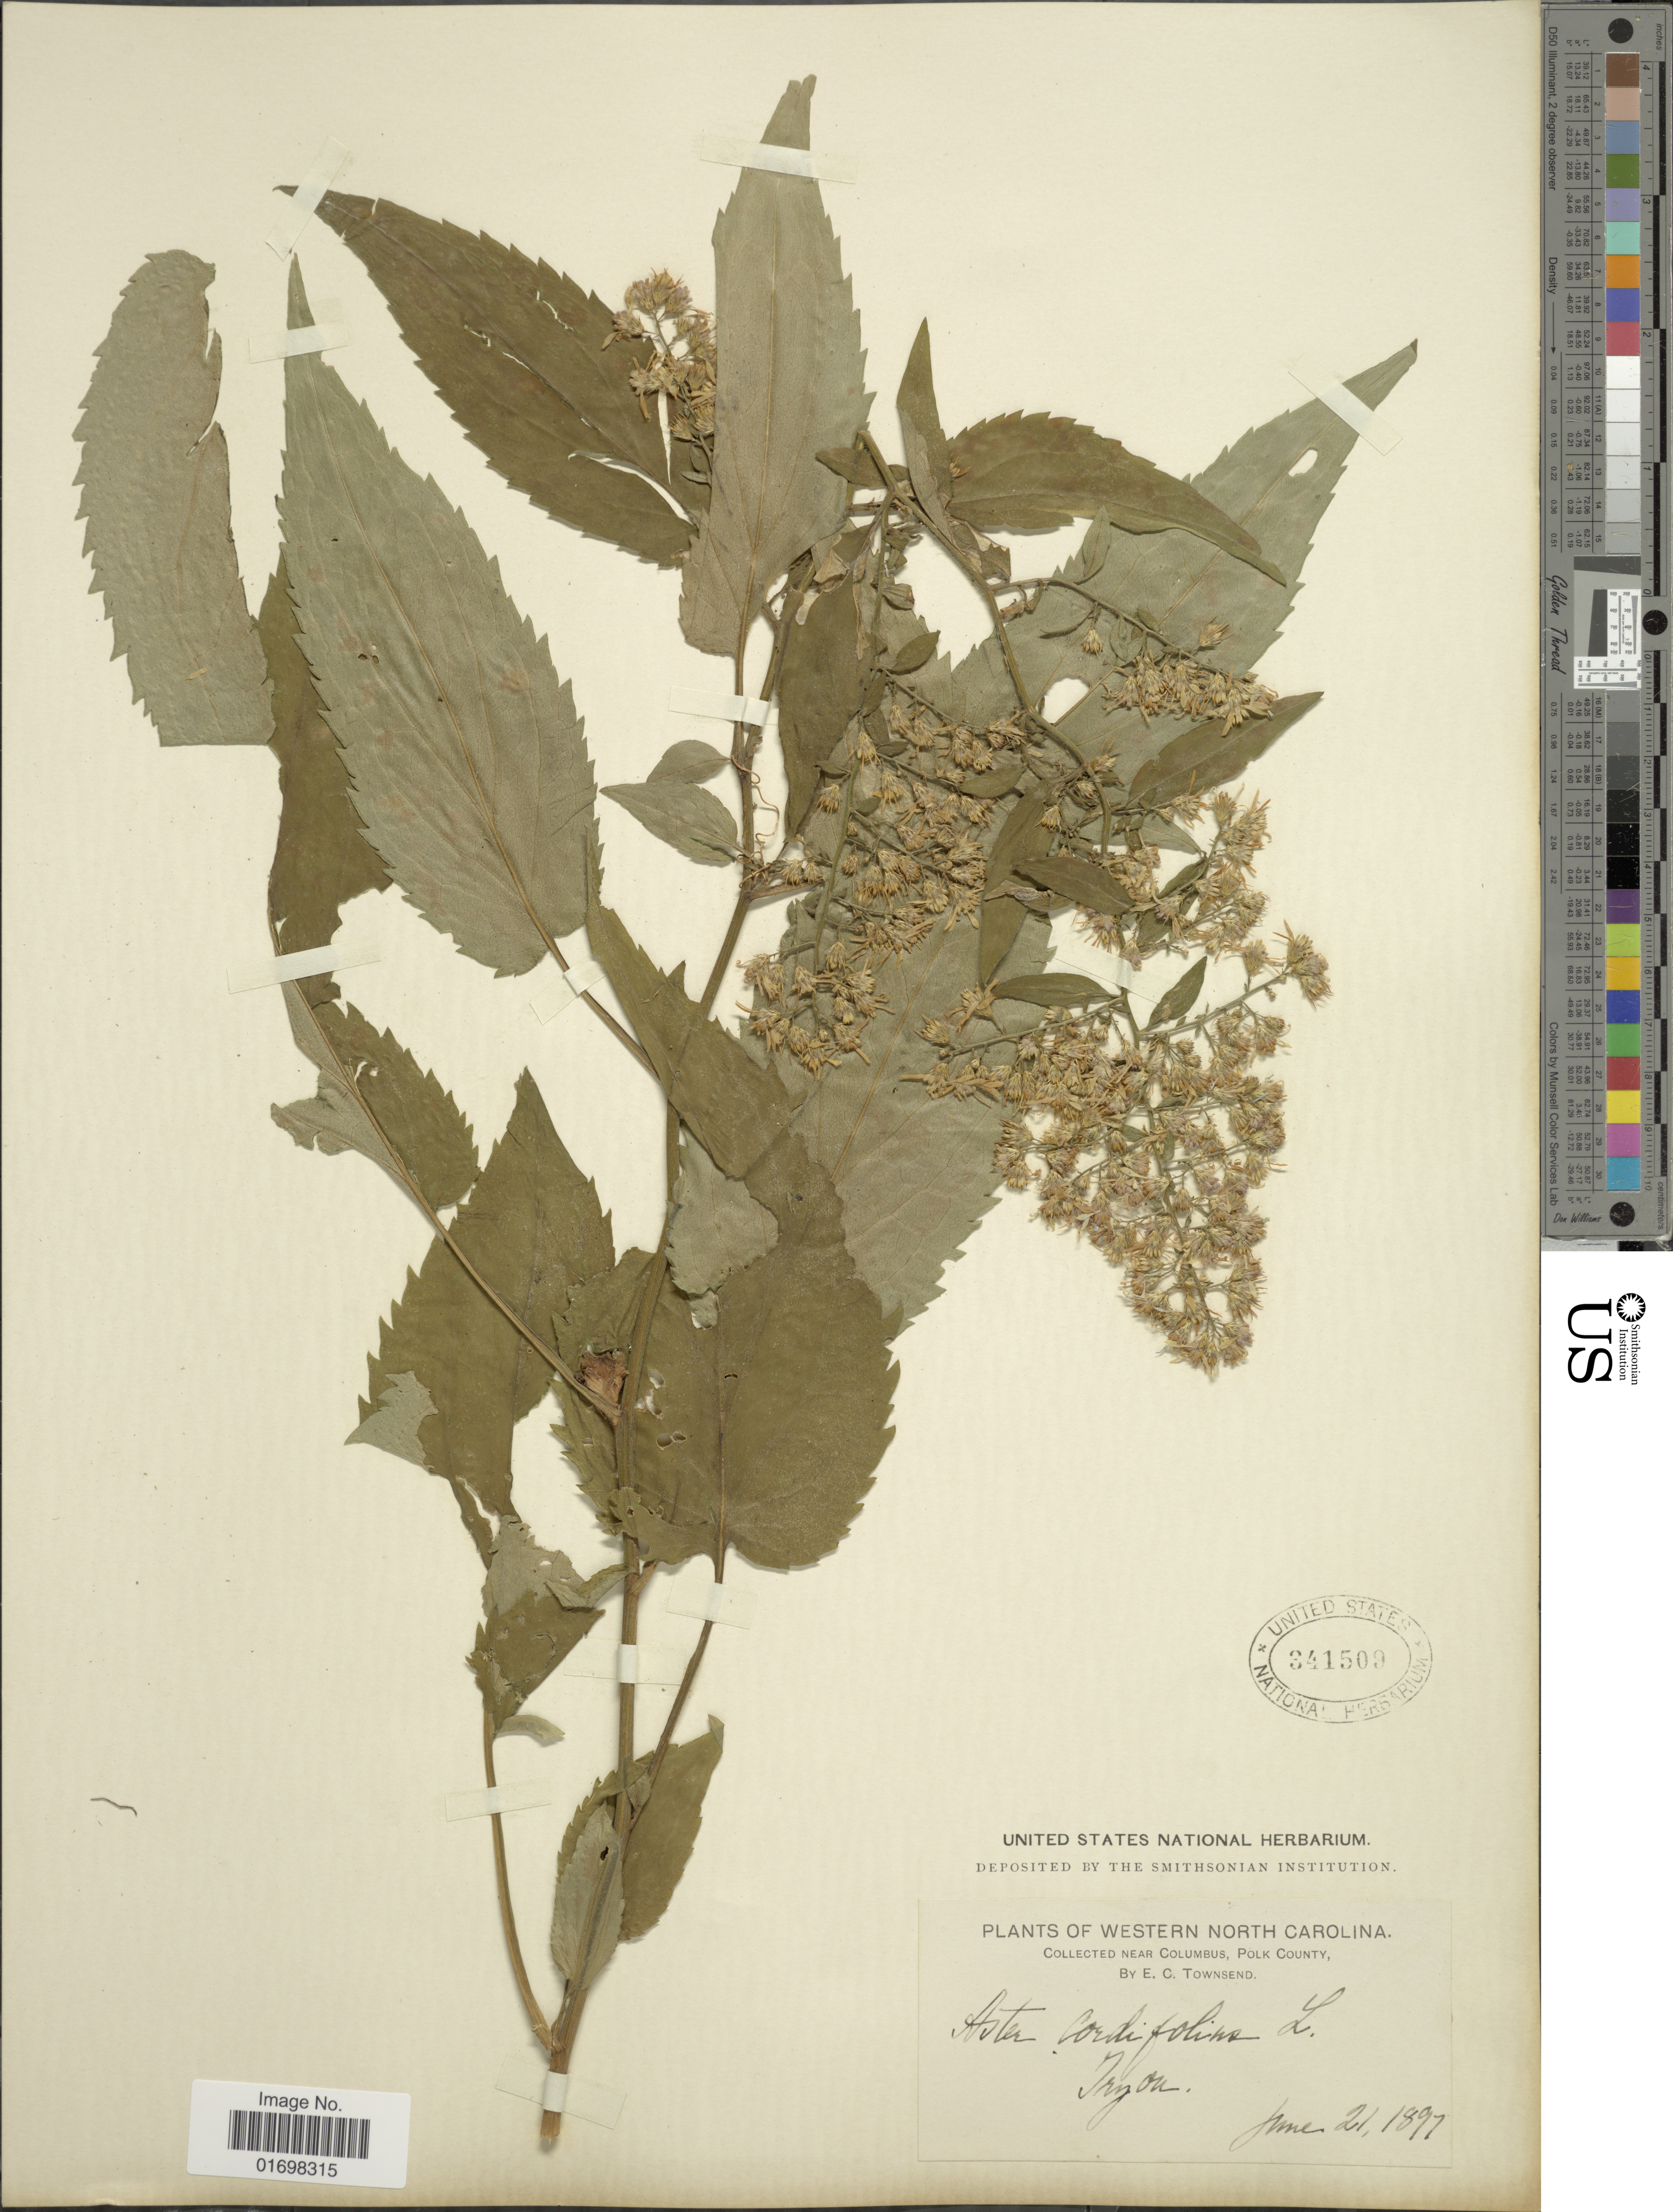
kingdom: Plantae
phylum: Tracheophyta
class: Magnoliopsida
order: Asterales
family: Asteraceae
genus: Symphyotrichum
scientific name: Symphyotrichum cordifolium var. polycephalum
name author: (Porter) G.L. Nesom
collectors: E. C. Townsend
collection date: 1897-06-21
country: United States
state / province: North Carolina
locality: Western North Carolina, Near Columbus, Polk County. Tryon.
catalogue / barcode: US 341509